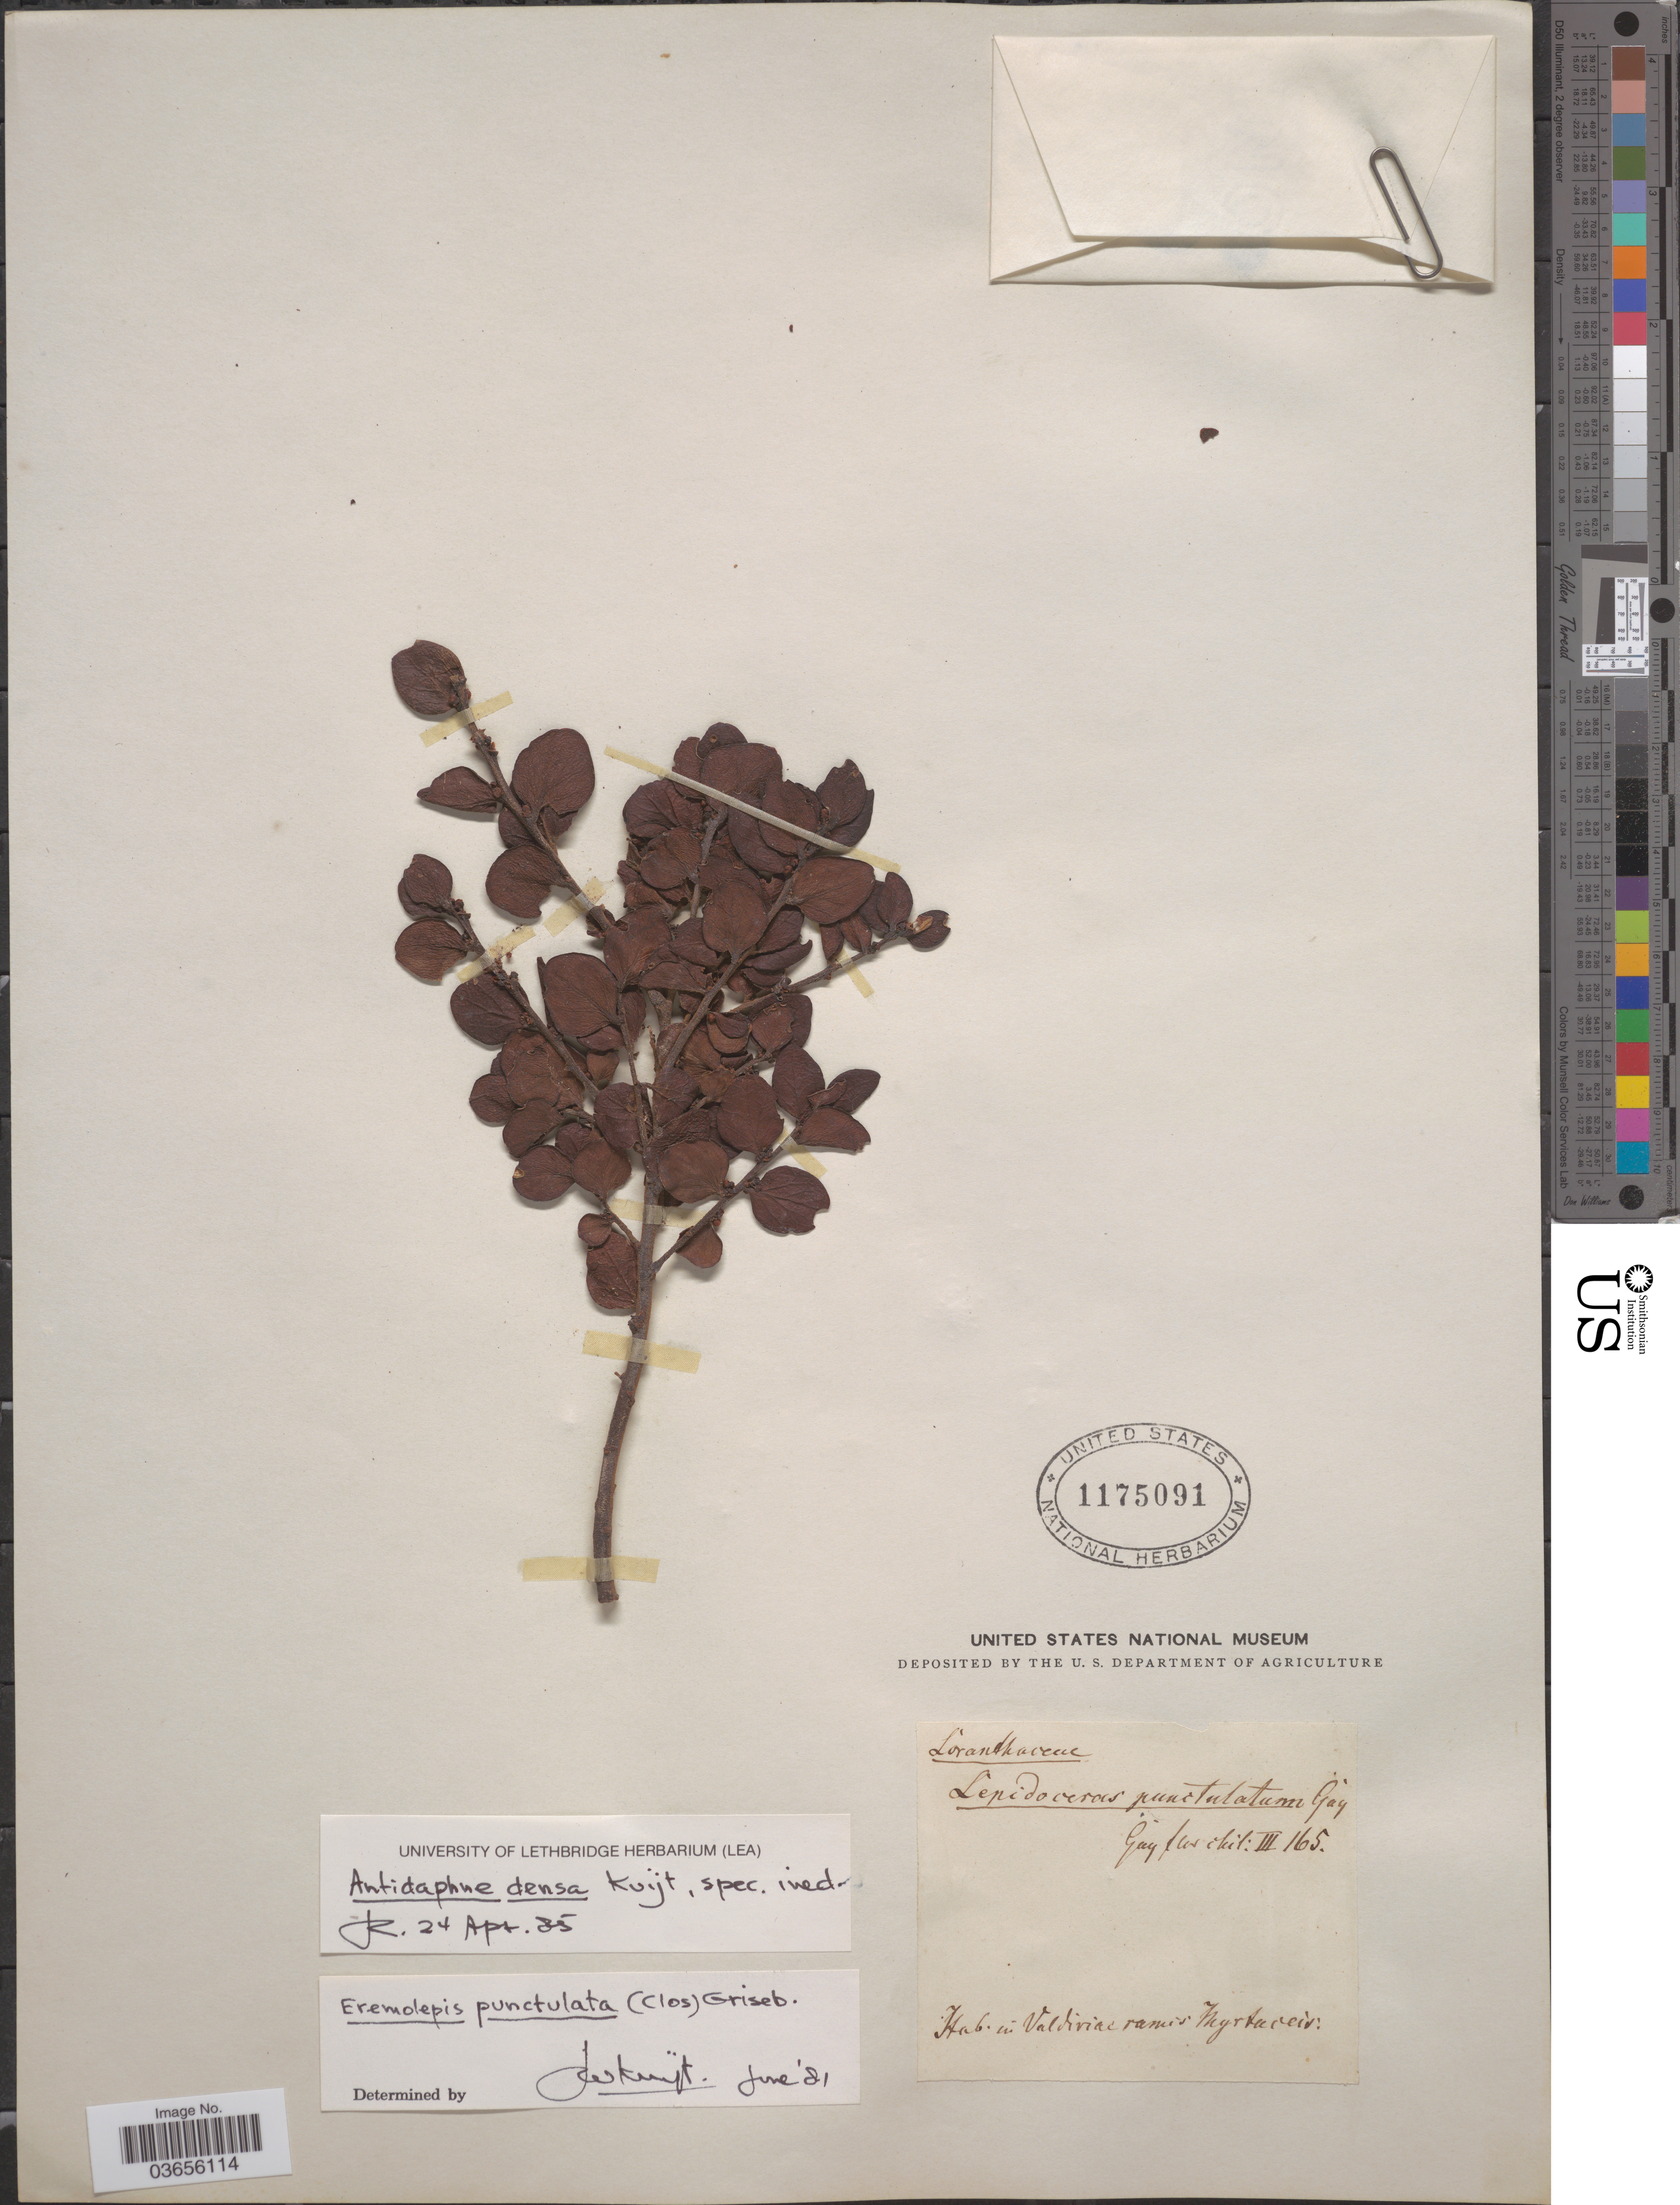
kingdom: Plantae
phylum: Tracheophyta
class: Magnoliopsida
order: Santalales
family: Santalaceae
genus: Antidaphne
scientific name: Antidaphne densa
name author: Kuijt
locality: Valdivia ramos Myrstceis [interpreted].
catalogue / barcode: US 1175091